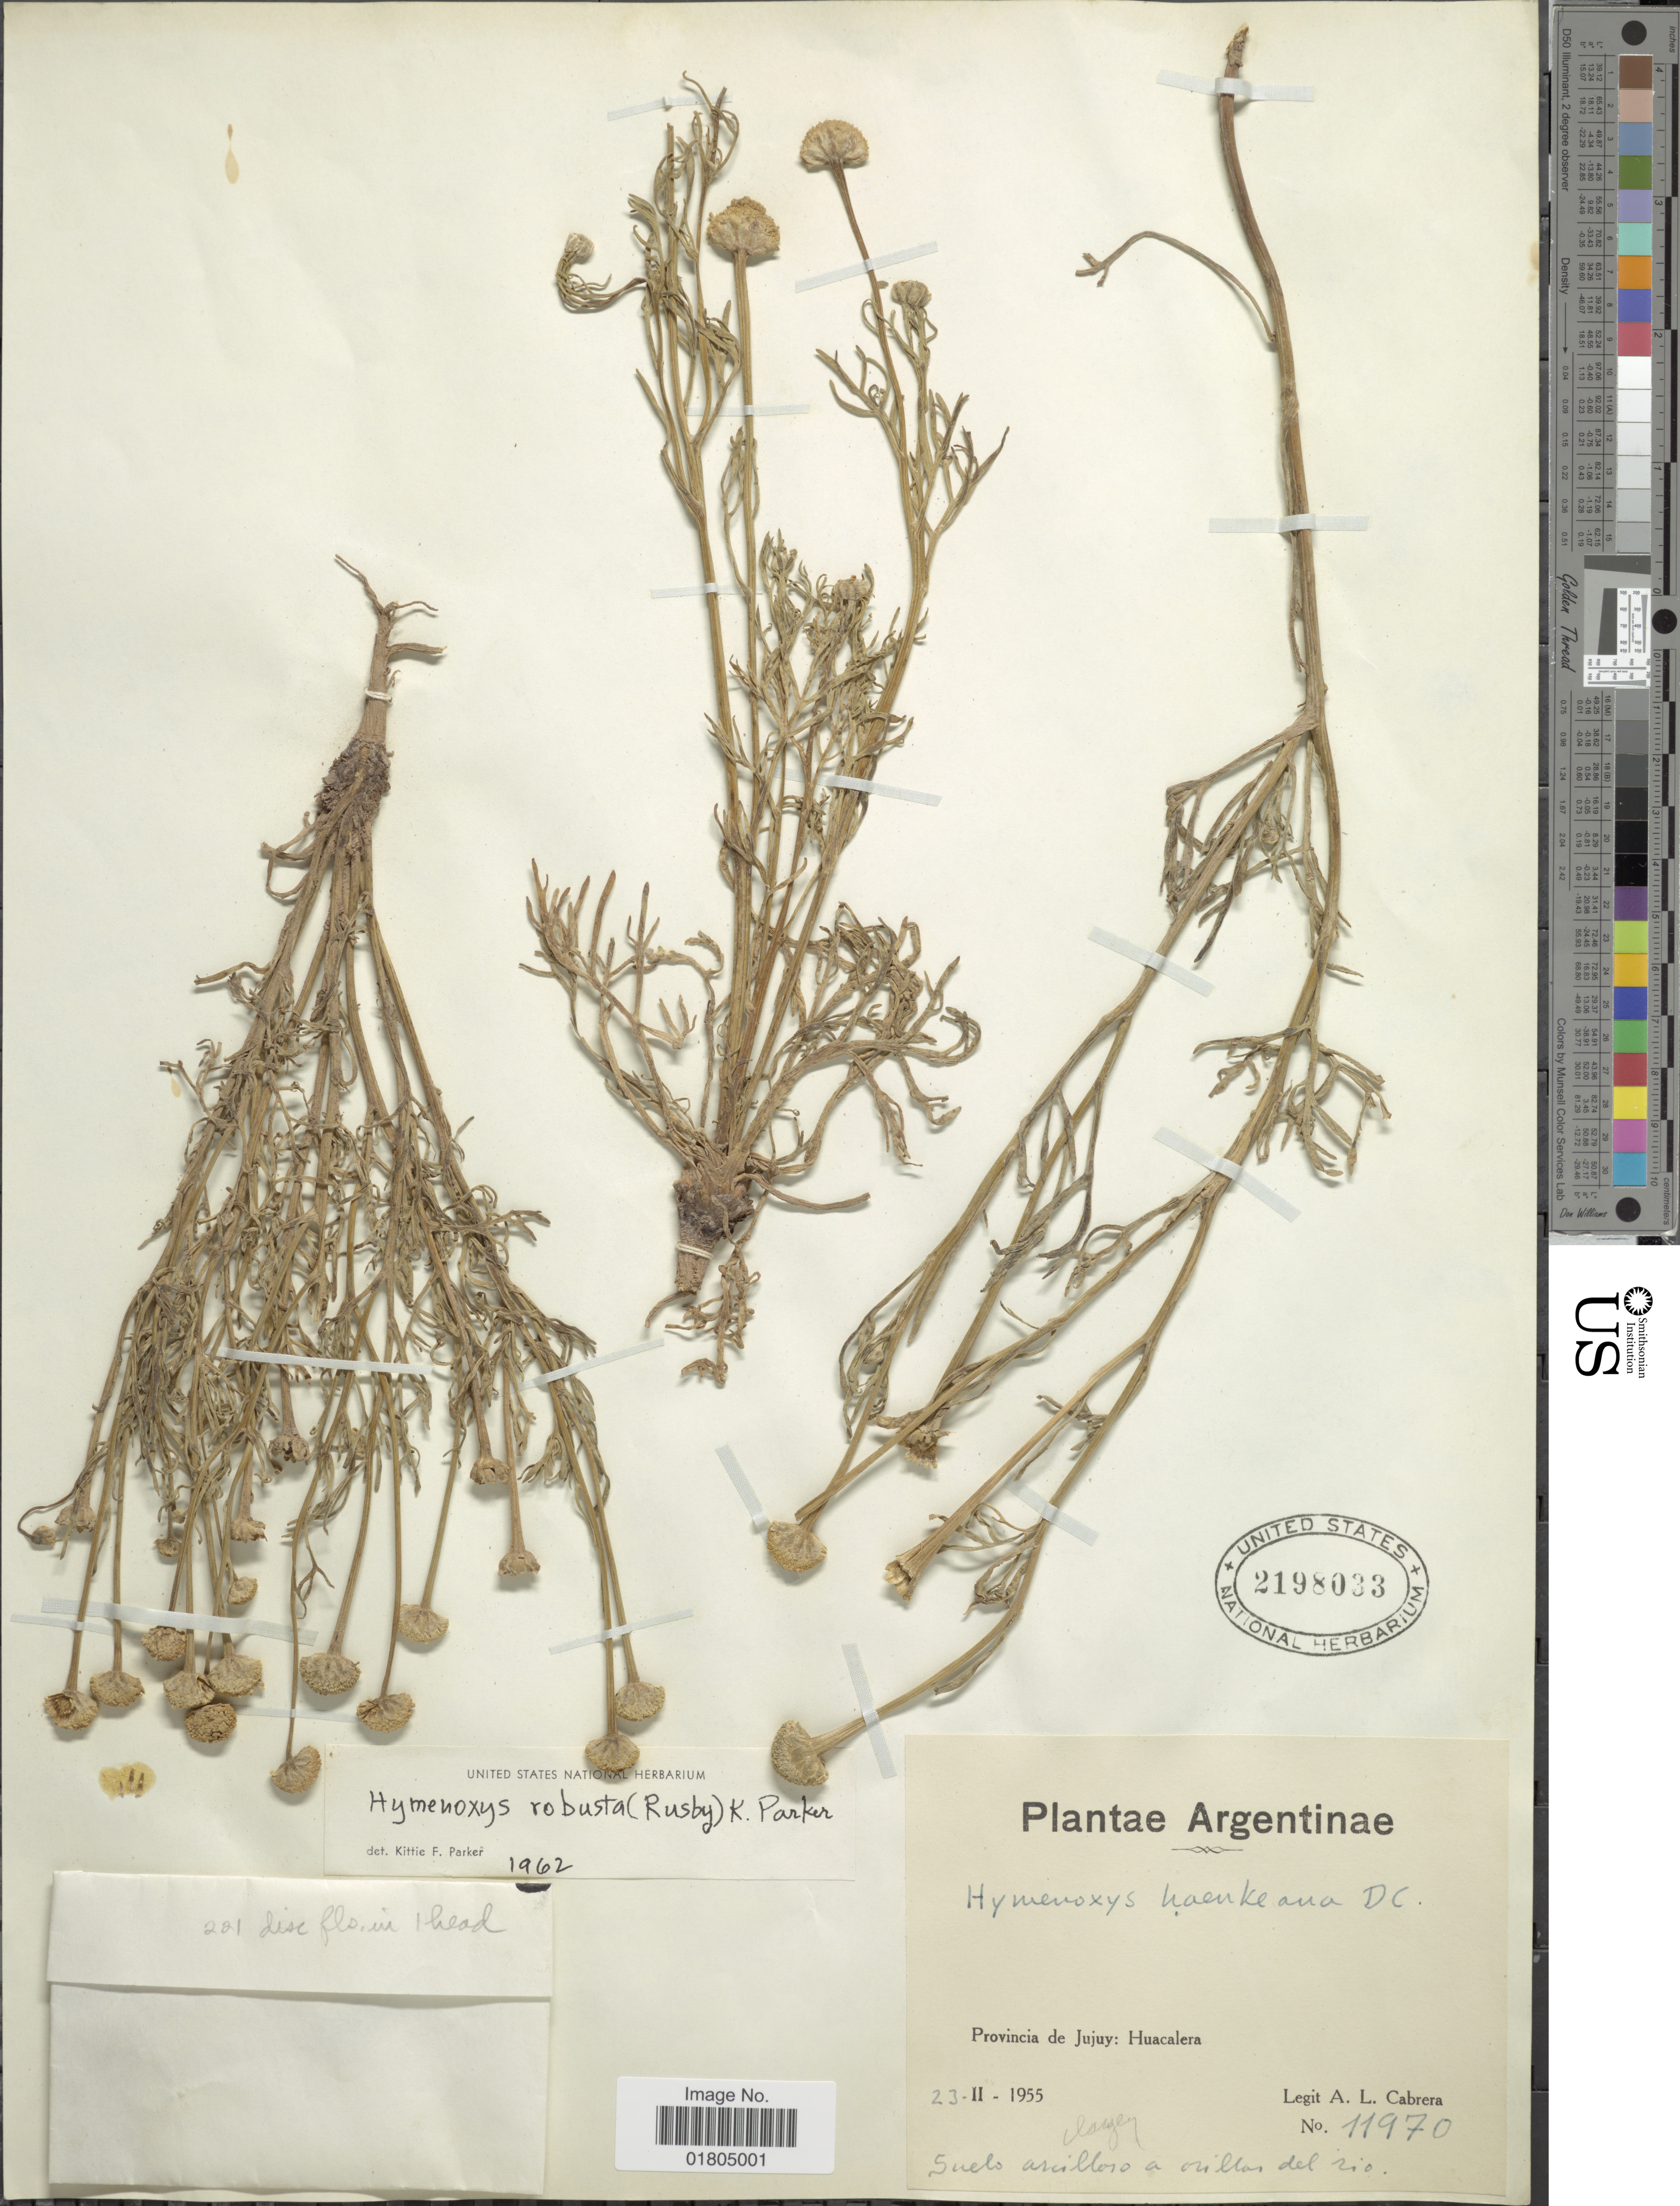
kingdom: Plantae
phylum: Tracheophyta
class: Magnoliopsida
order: Asterales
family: Asteraceae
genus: Hymenoxys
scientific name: Hymenoxys robusta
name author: (Rusby) K.F. Parker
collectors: A. L. Cabrera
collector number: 11970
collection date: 1955-02-23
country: Argentina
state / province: Jujuy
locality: Provincia de Jujuy: Huacalera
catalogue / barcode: US 2198033